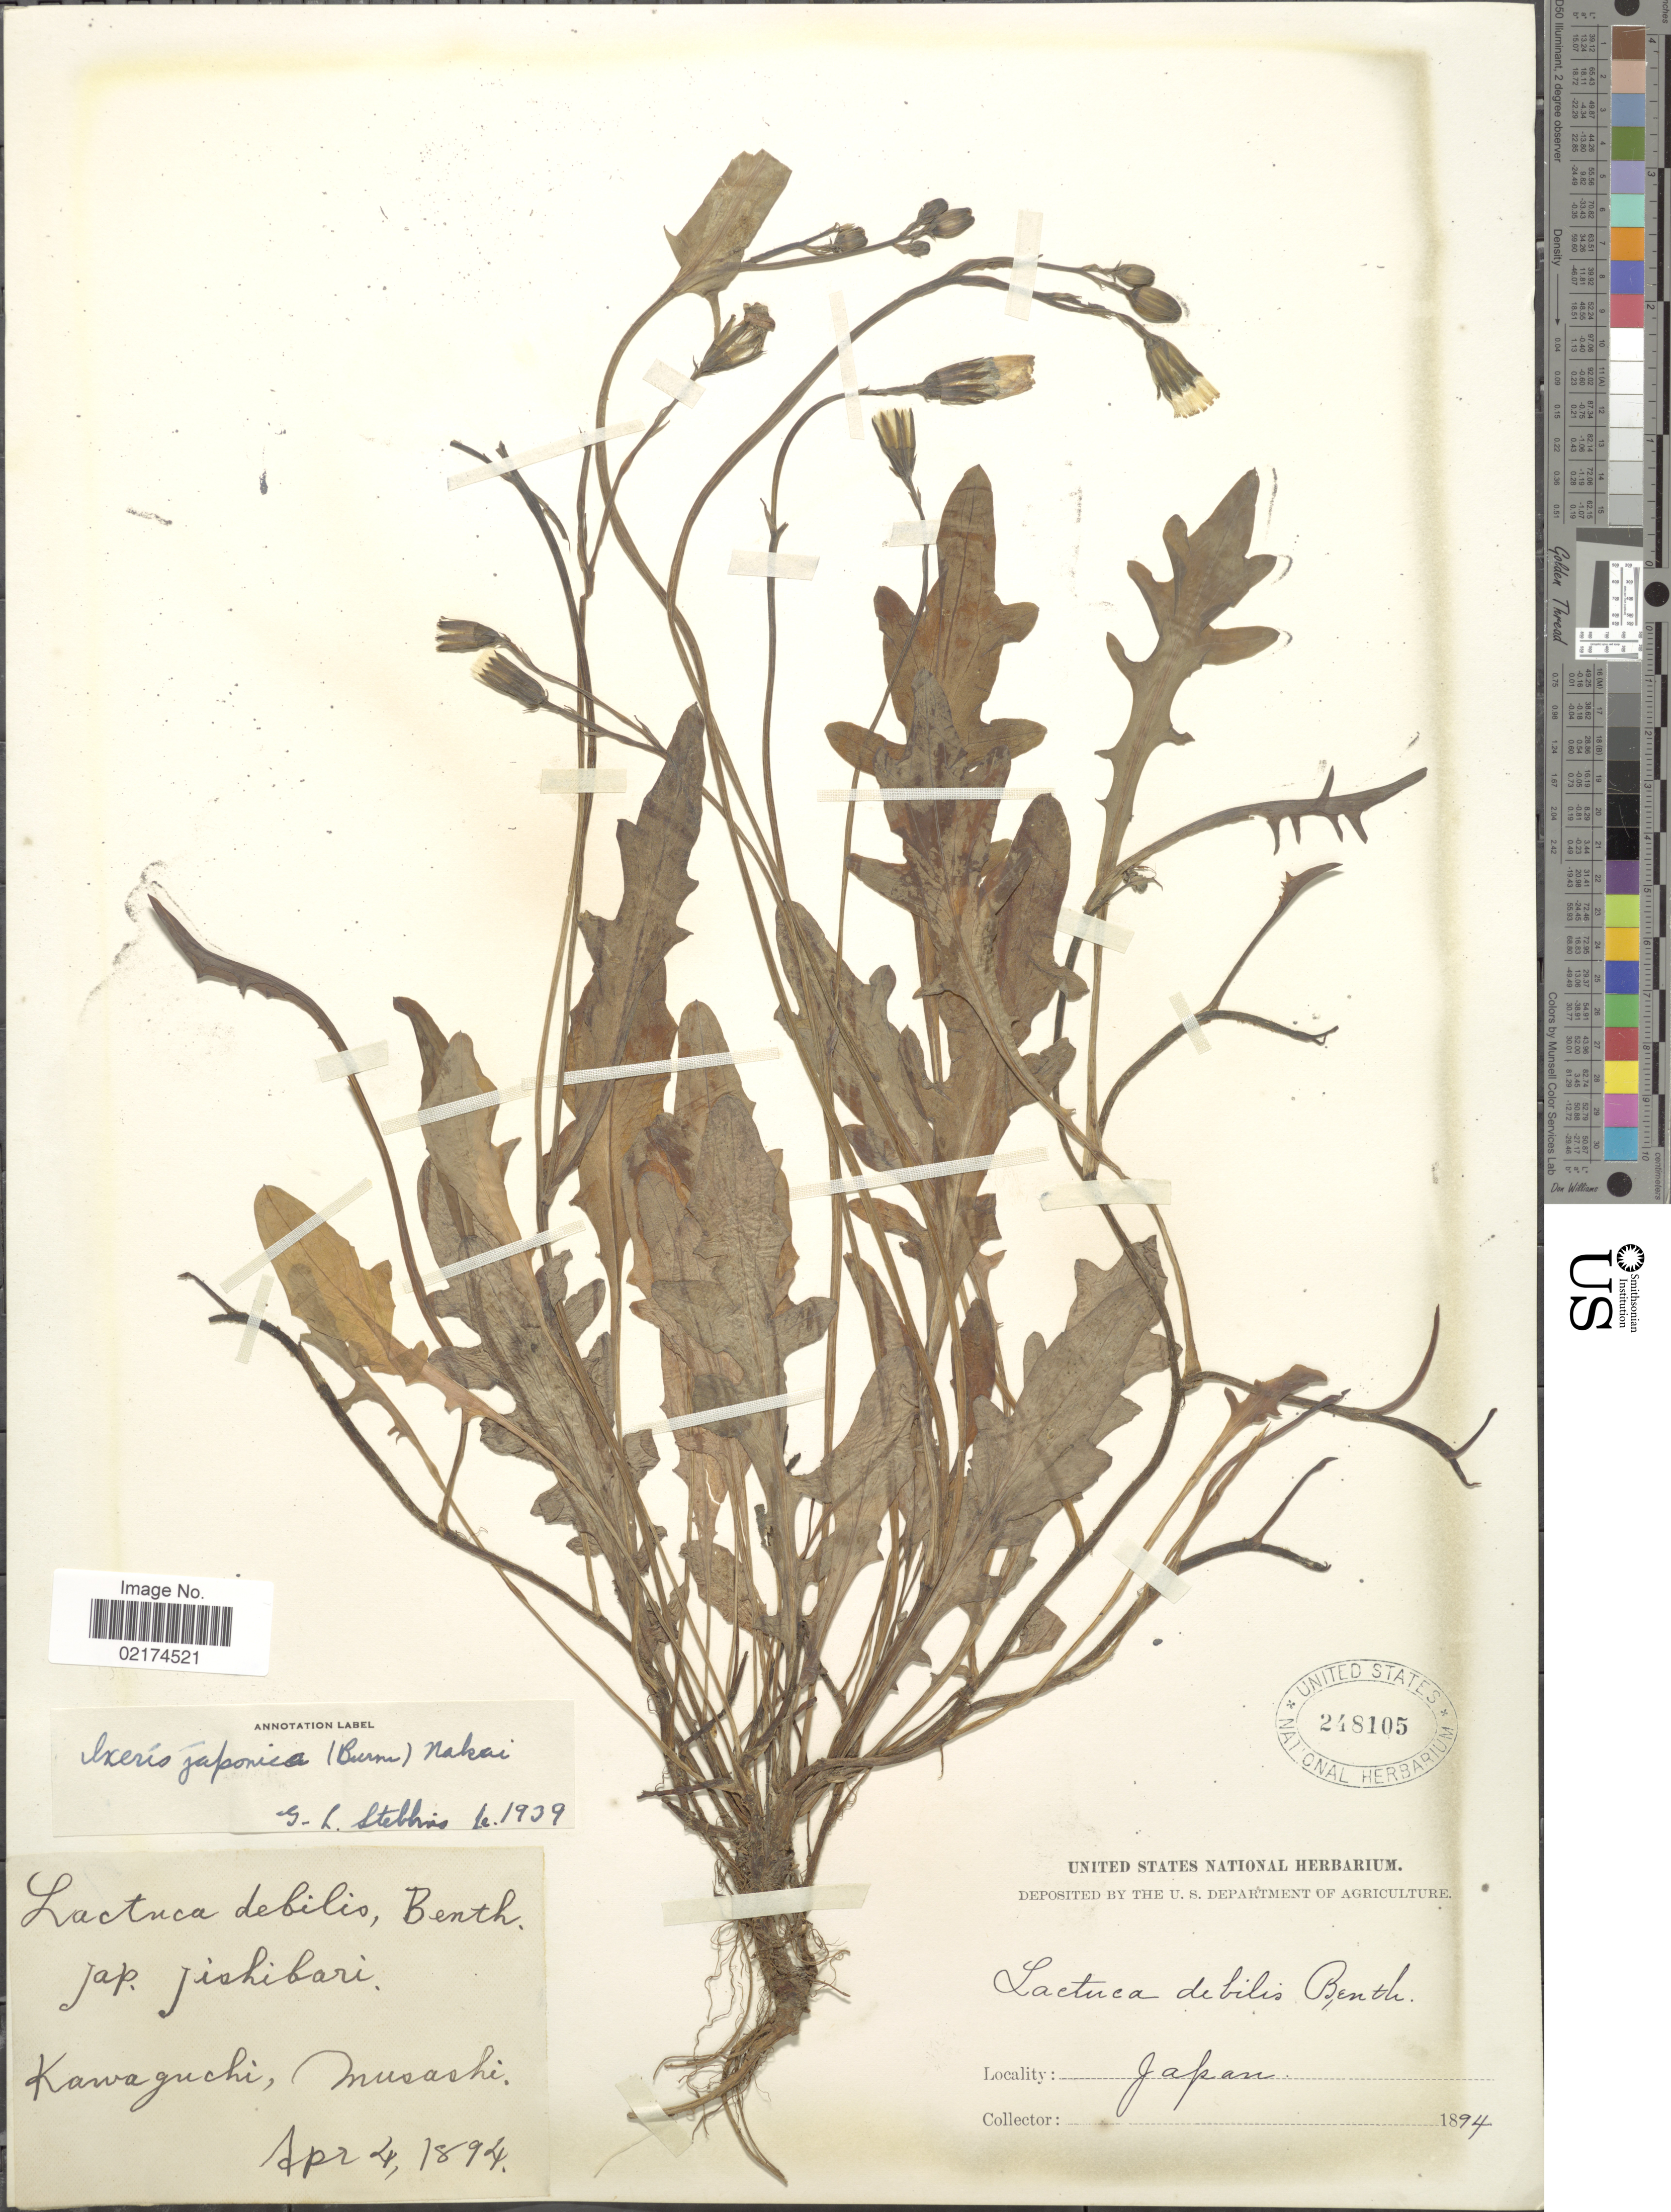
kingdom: Plantae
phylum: Tracheophyta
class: Magnoliopsida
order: Asterales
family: Asteraceae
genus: Ixeris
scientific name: Ixeris debilis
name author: (Thunb.) A. Gray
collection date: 1894-04-04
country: Japan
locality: Kawaguchi, Musashi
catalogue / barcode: US 248105